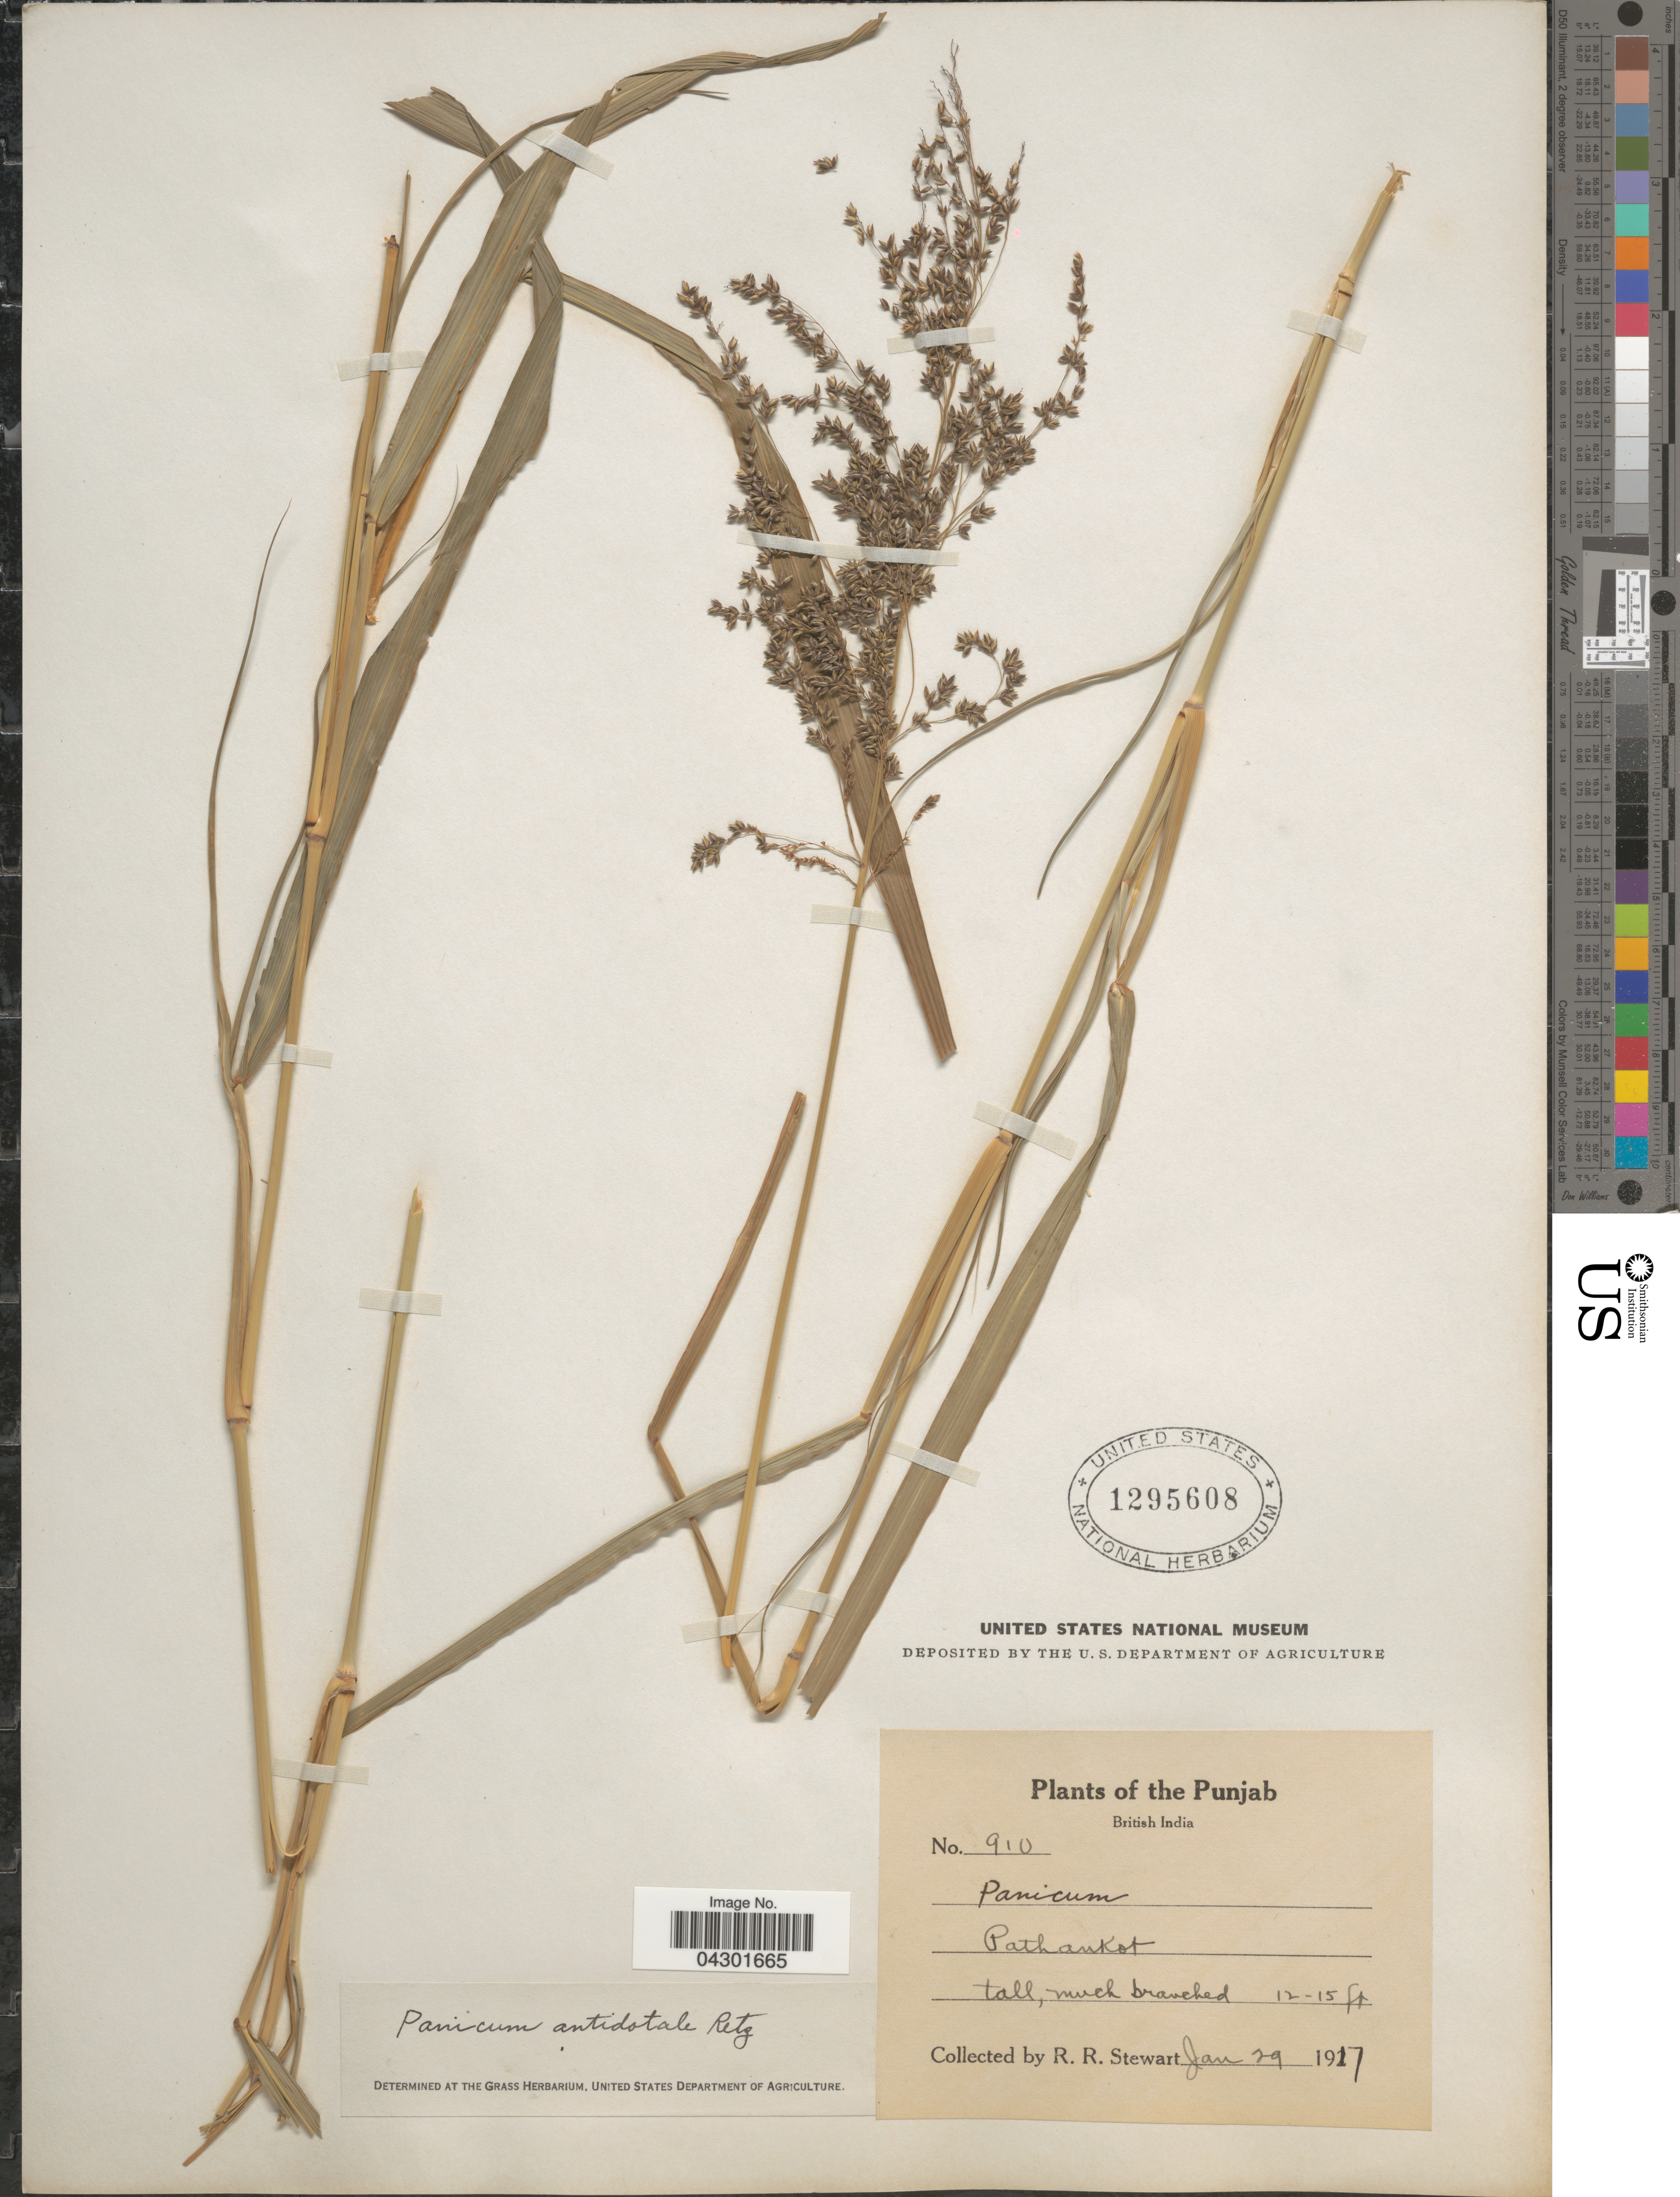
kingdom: Plantae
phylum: Tracheophyta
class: Liliopsida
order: Poales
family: Poaceae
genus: Panicum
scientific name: Panicum antidotale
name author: Retz.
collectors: R. Stewart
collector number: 910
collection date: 1917-01-29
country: India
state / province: Punjab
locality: British India. Pathankot.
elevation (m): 4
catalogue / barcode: US 1295608